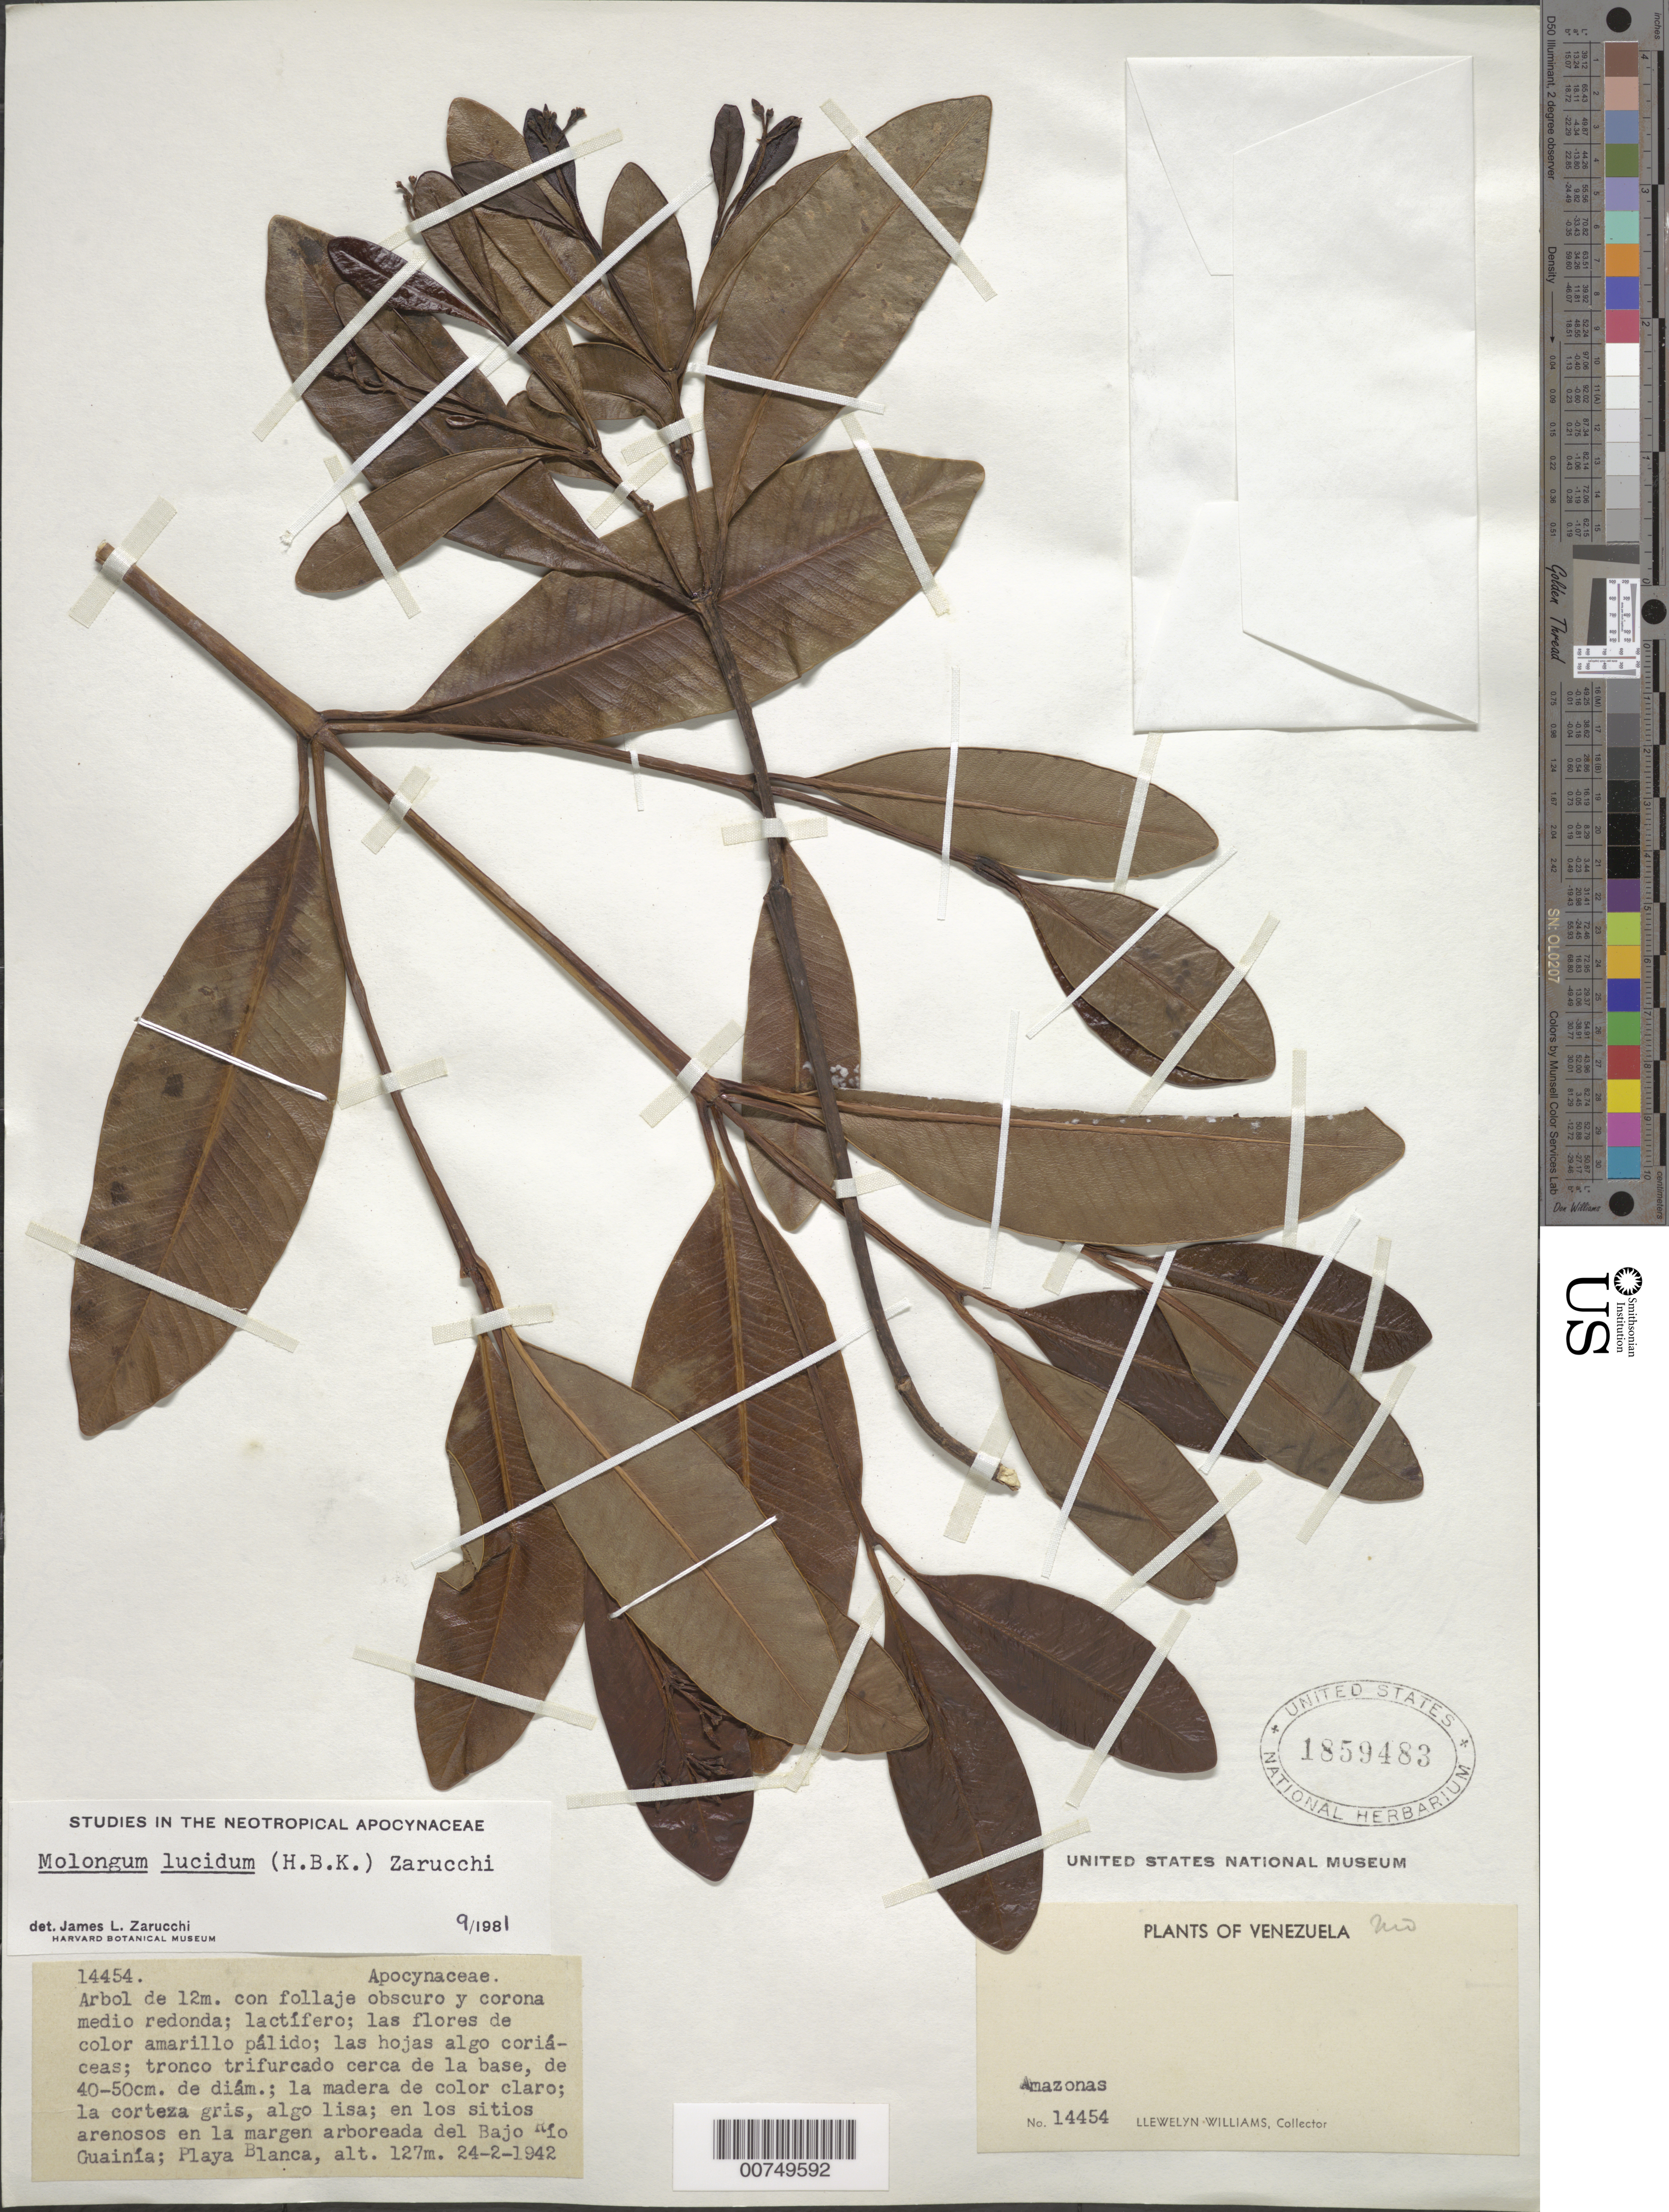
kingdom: Plantae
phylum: Tracheophyta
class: Magnoliopsida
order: Gentianales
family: Apocynaceae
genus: Molongum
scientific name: Molongum lucidum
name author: (Kunth) Zarucchi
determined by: Zarucchi, J. L.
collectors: Ll. Williams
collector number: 14454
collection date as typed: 24-Feb-42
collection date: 1942-02-24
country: Venezuela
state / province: Amazonas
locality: Bajo Río Guainia, Playa Blanca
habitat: Sitios arenosos en la margen arboreada del rio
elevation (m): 127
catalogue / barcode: US 1859483